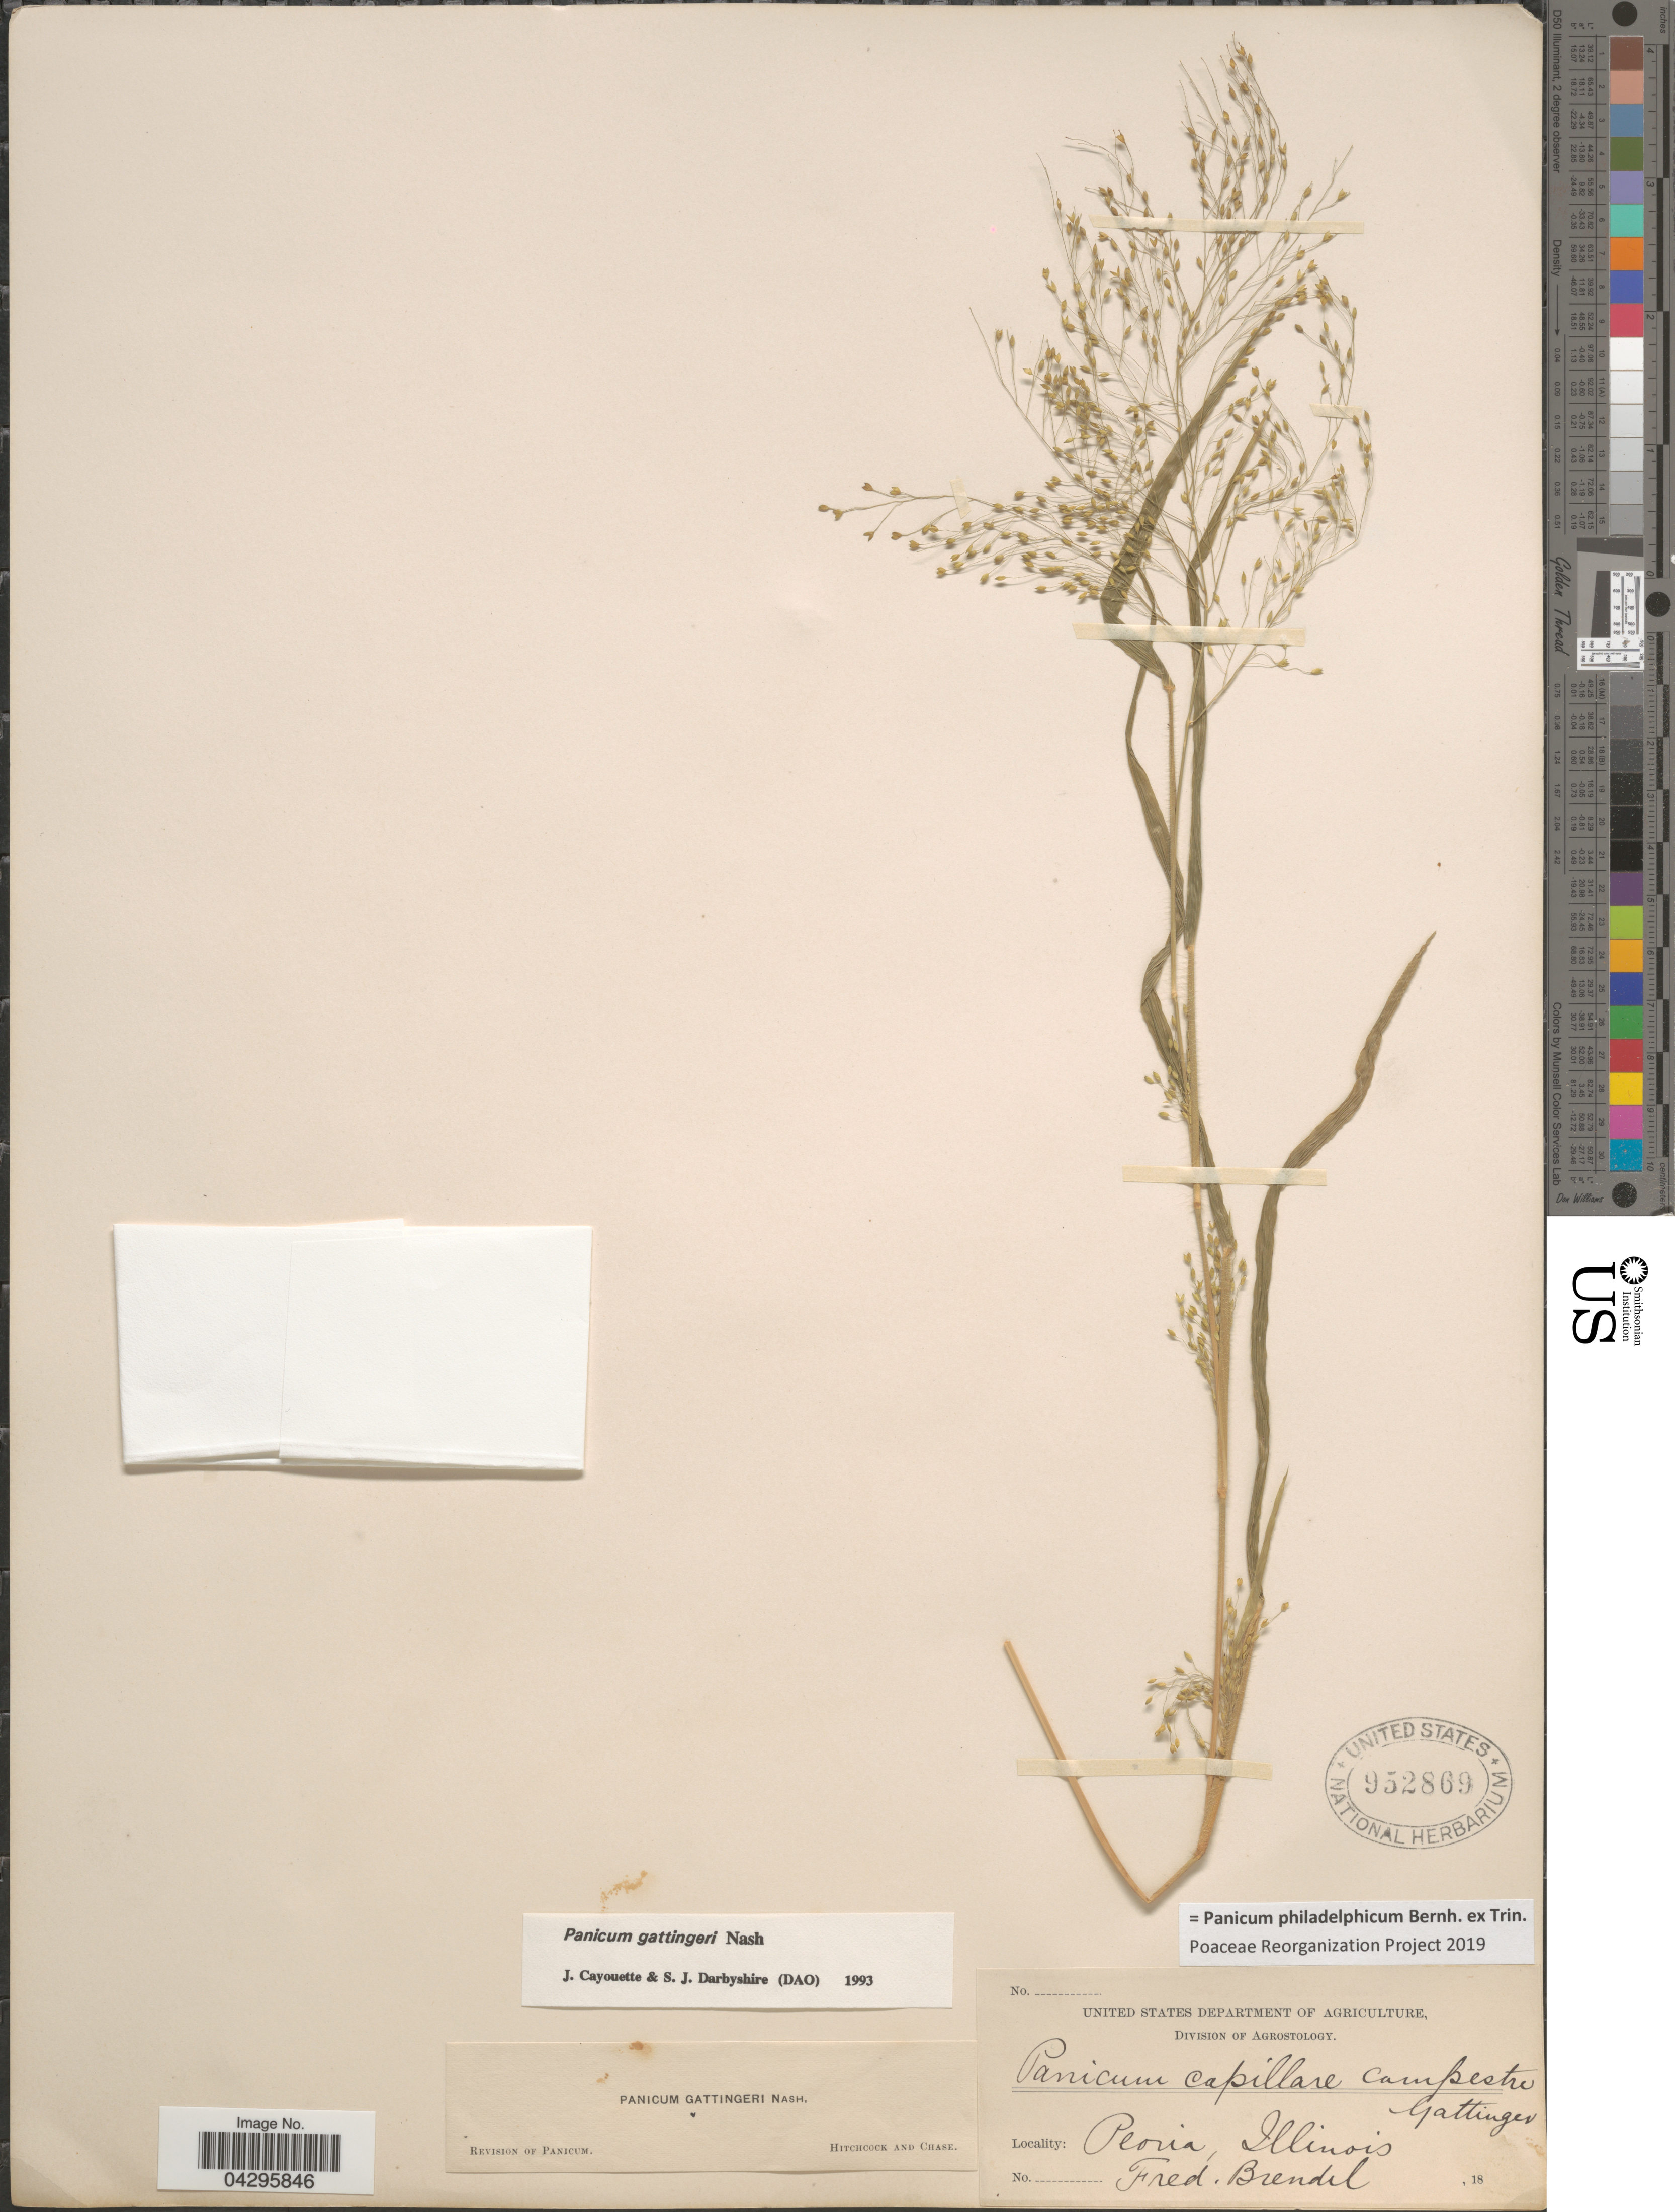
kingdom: Plantae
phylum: Tracheophyta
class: Liliopsida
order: Poales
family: Poaceae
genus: Panicum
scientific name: Panicum philadelphicum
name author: Bernh. ex Trin.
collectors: F. Brendel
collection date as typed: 18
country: United States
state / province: Illinois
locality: Peoria.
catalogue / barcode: US 952869